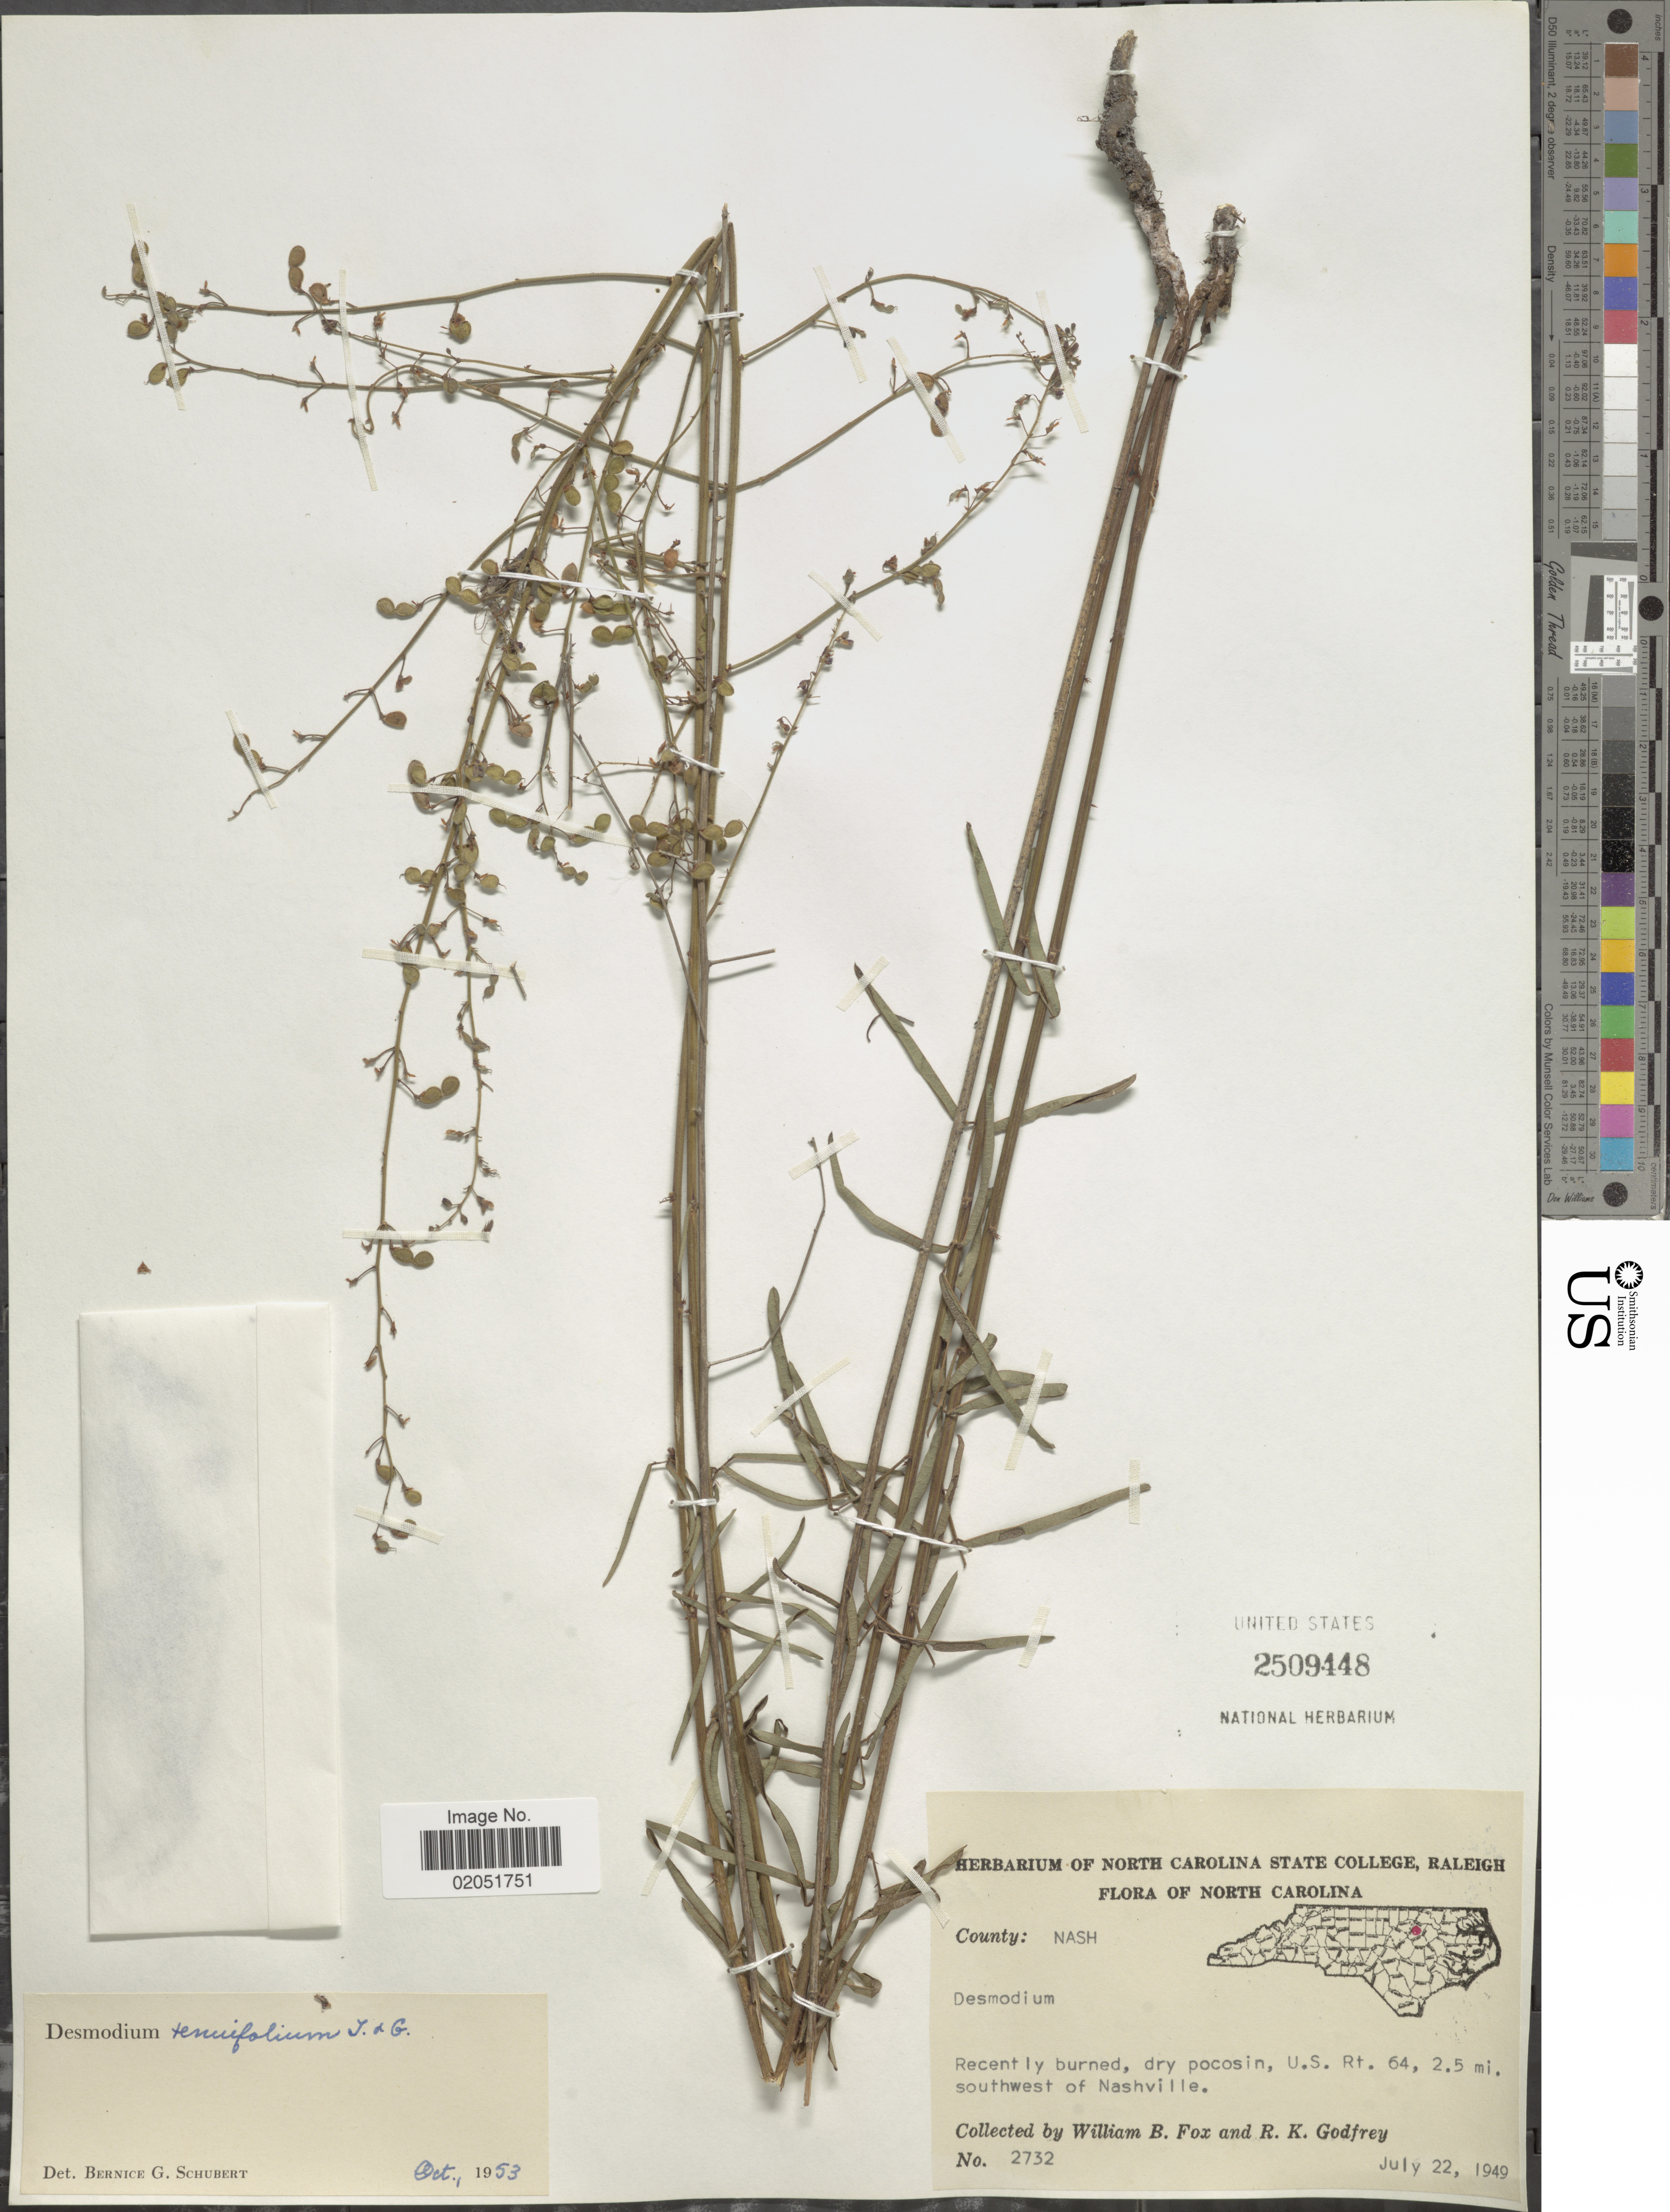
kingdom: Plantae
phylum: Tracheophyta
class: Magnoliopsida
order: Fabales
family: Fabaceae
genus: Desmodium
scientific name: Desmodium tenuifolium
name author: Torr. & A. Gray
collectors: W. B. Fox & R. K. Godfrey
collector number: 2732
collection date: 1949-07-22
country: United States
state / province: North Carolina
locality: County: Nash, Dry pocosin, U.S. Rt. 64, 2.5 mi southwest of Nashville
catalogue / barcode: US 2509448